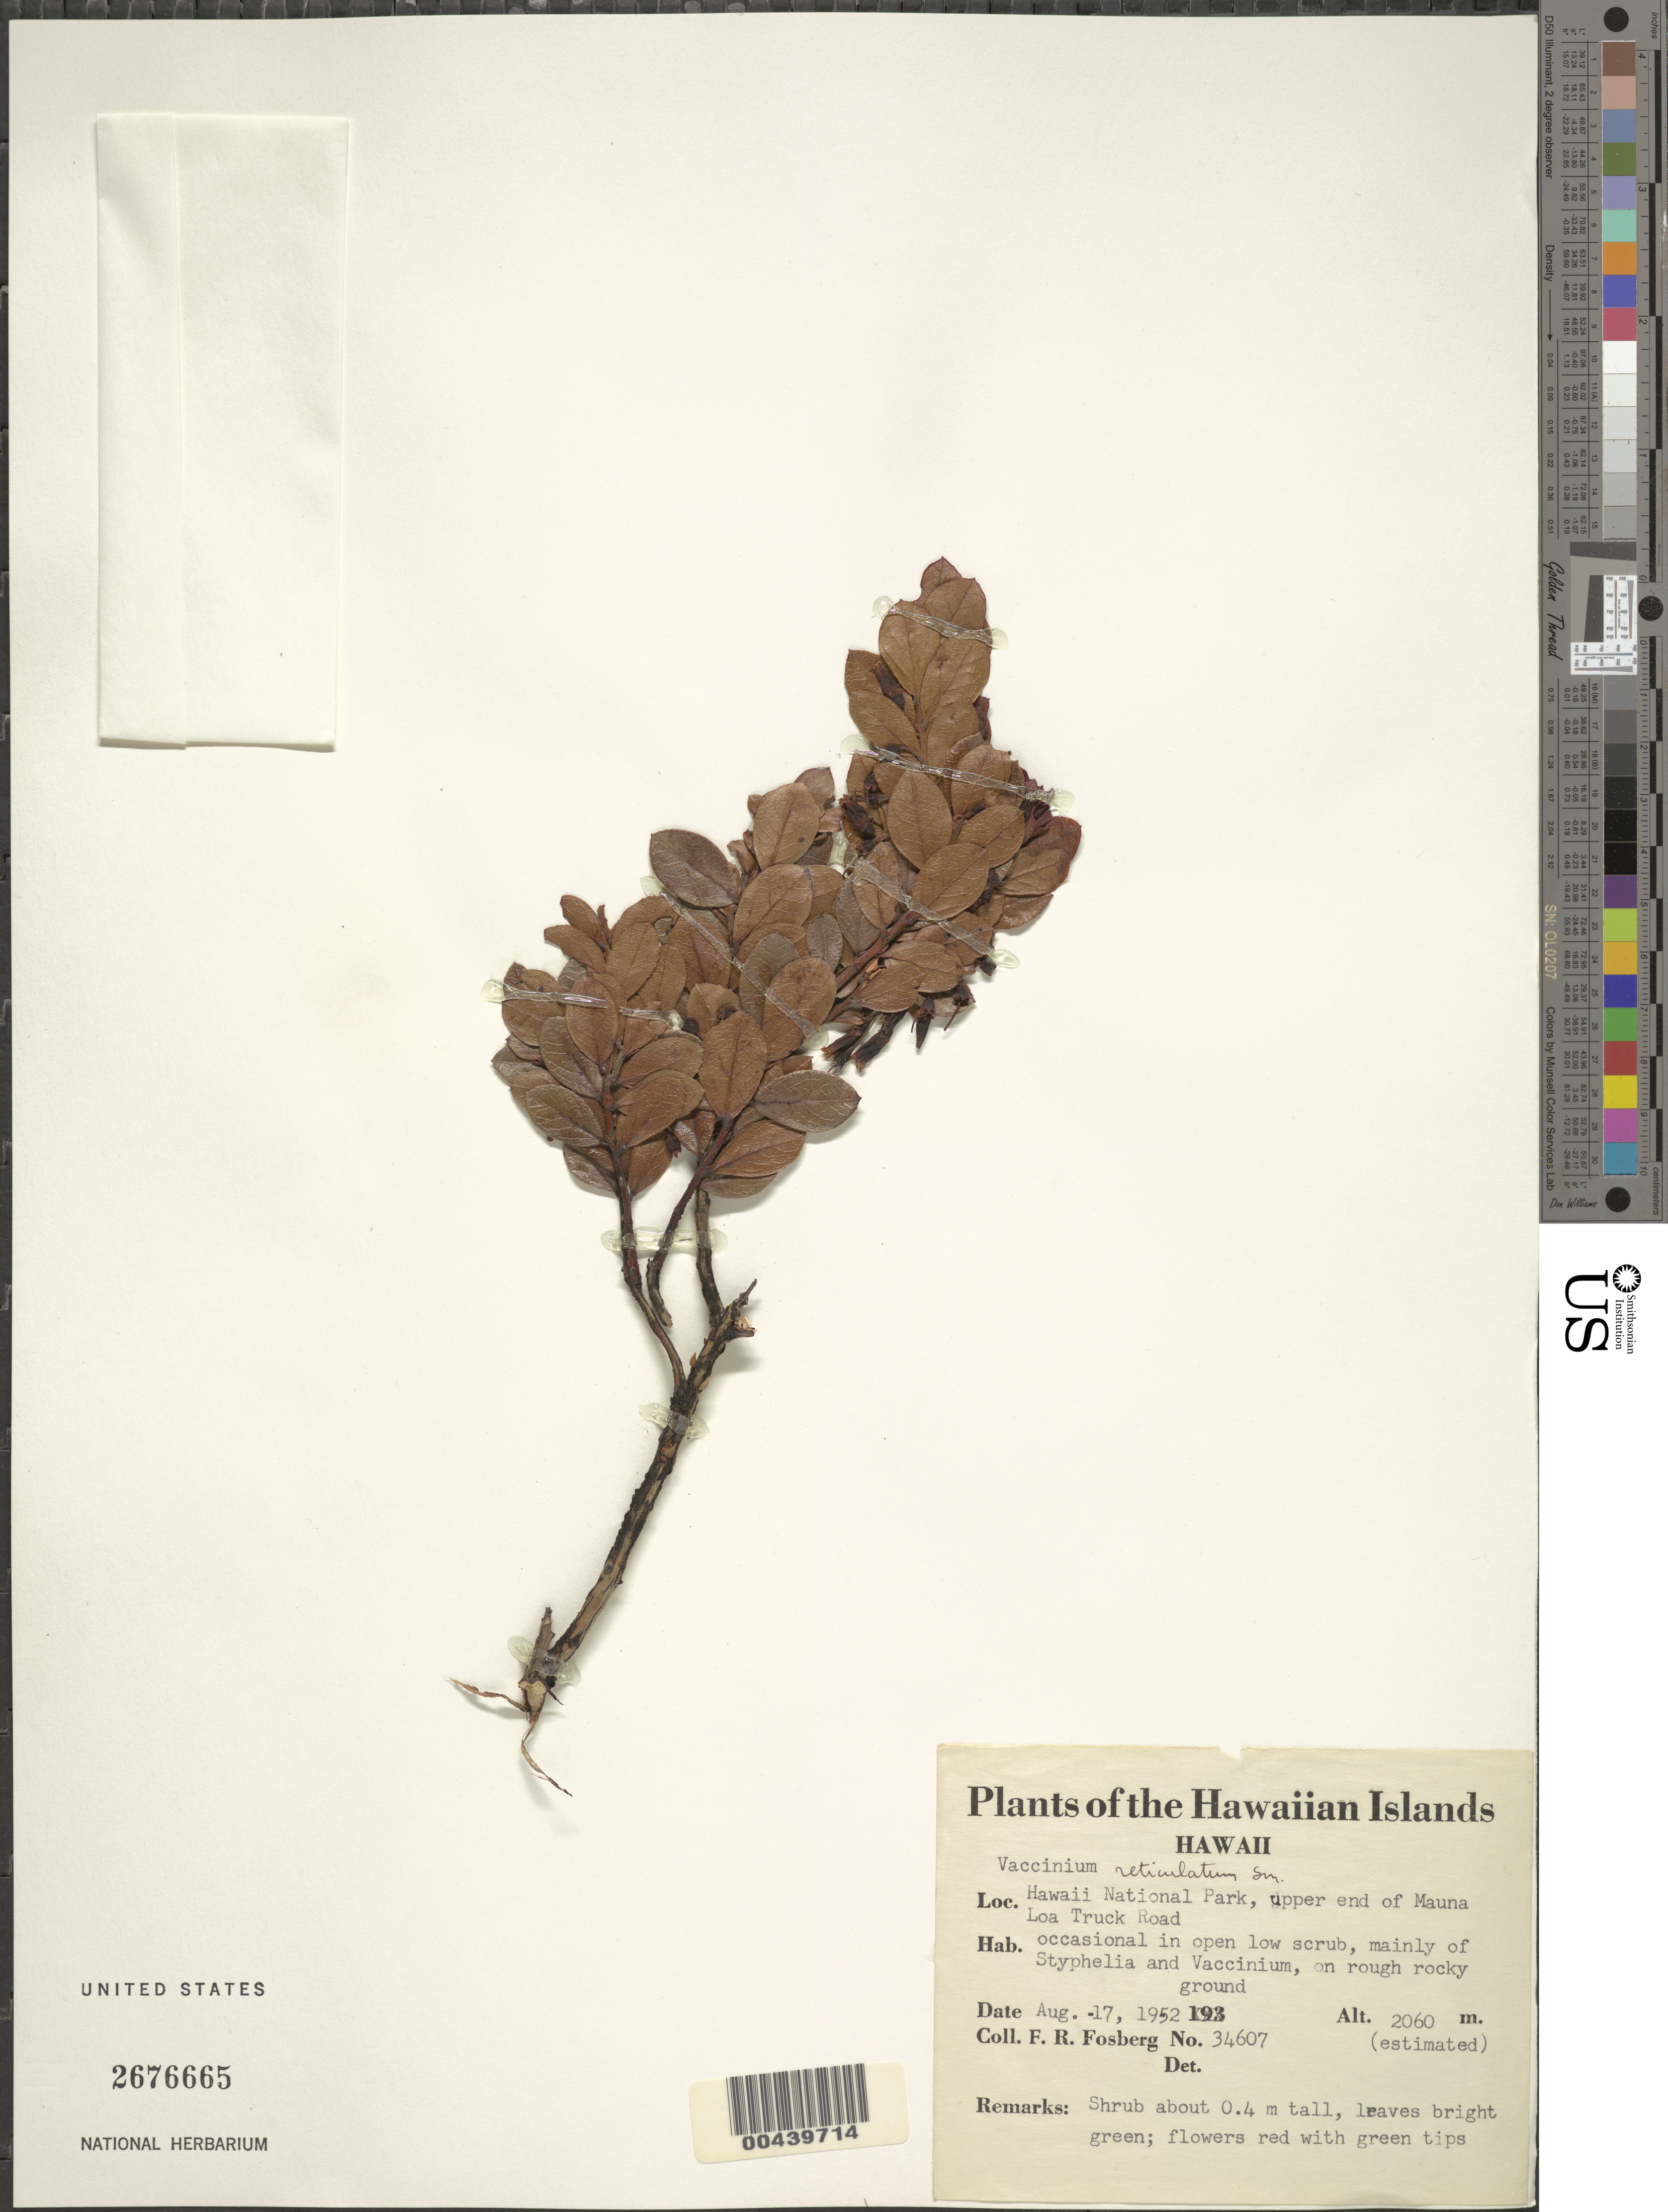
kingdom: Plantae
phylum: Tracheophyta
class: Magnoliopsida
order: Ericales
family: Ericaceae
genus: Vaccinium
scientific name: Vaccinium reticulatum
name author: Sm.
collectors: F. R. Fosberg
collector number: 34607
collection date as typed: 17 Aug 1952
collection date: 1952-08-17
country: United States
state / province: Hawaii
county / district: Hawaii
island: Hawaii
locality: Hawaii National Park, upper end of Mauna Loa Truck Road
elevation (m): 2600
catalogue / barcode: US 2676665